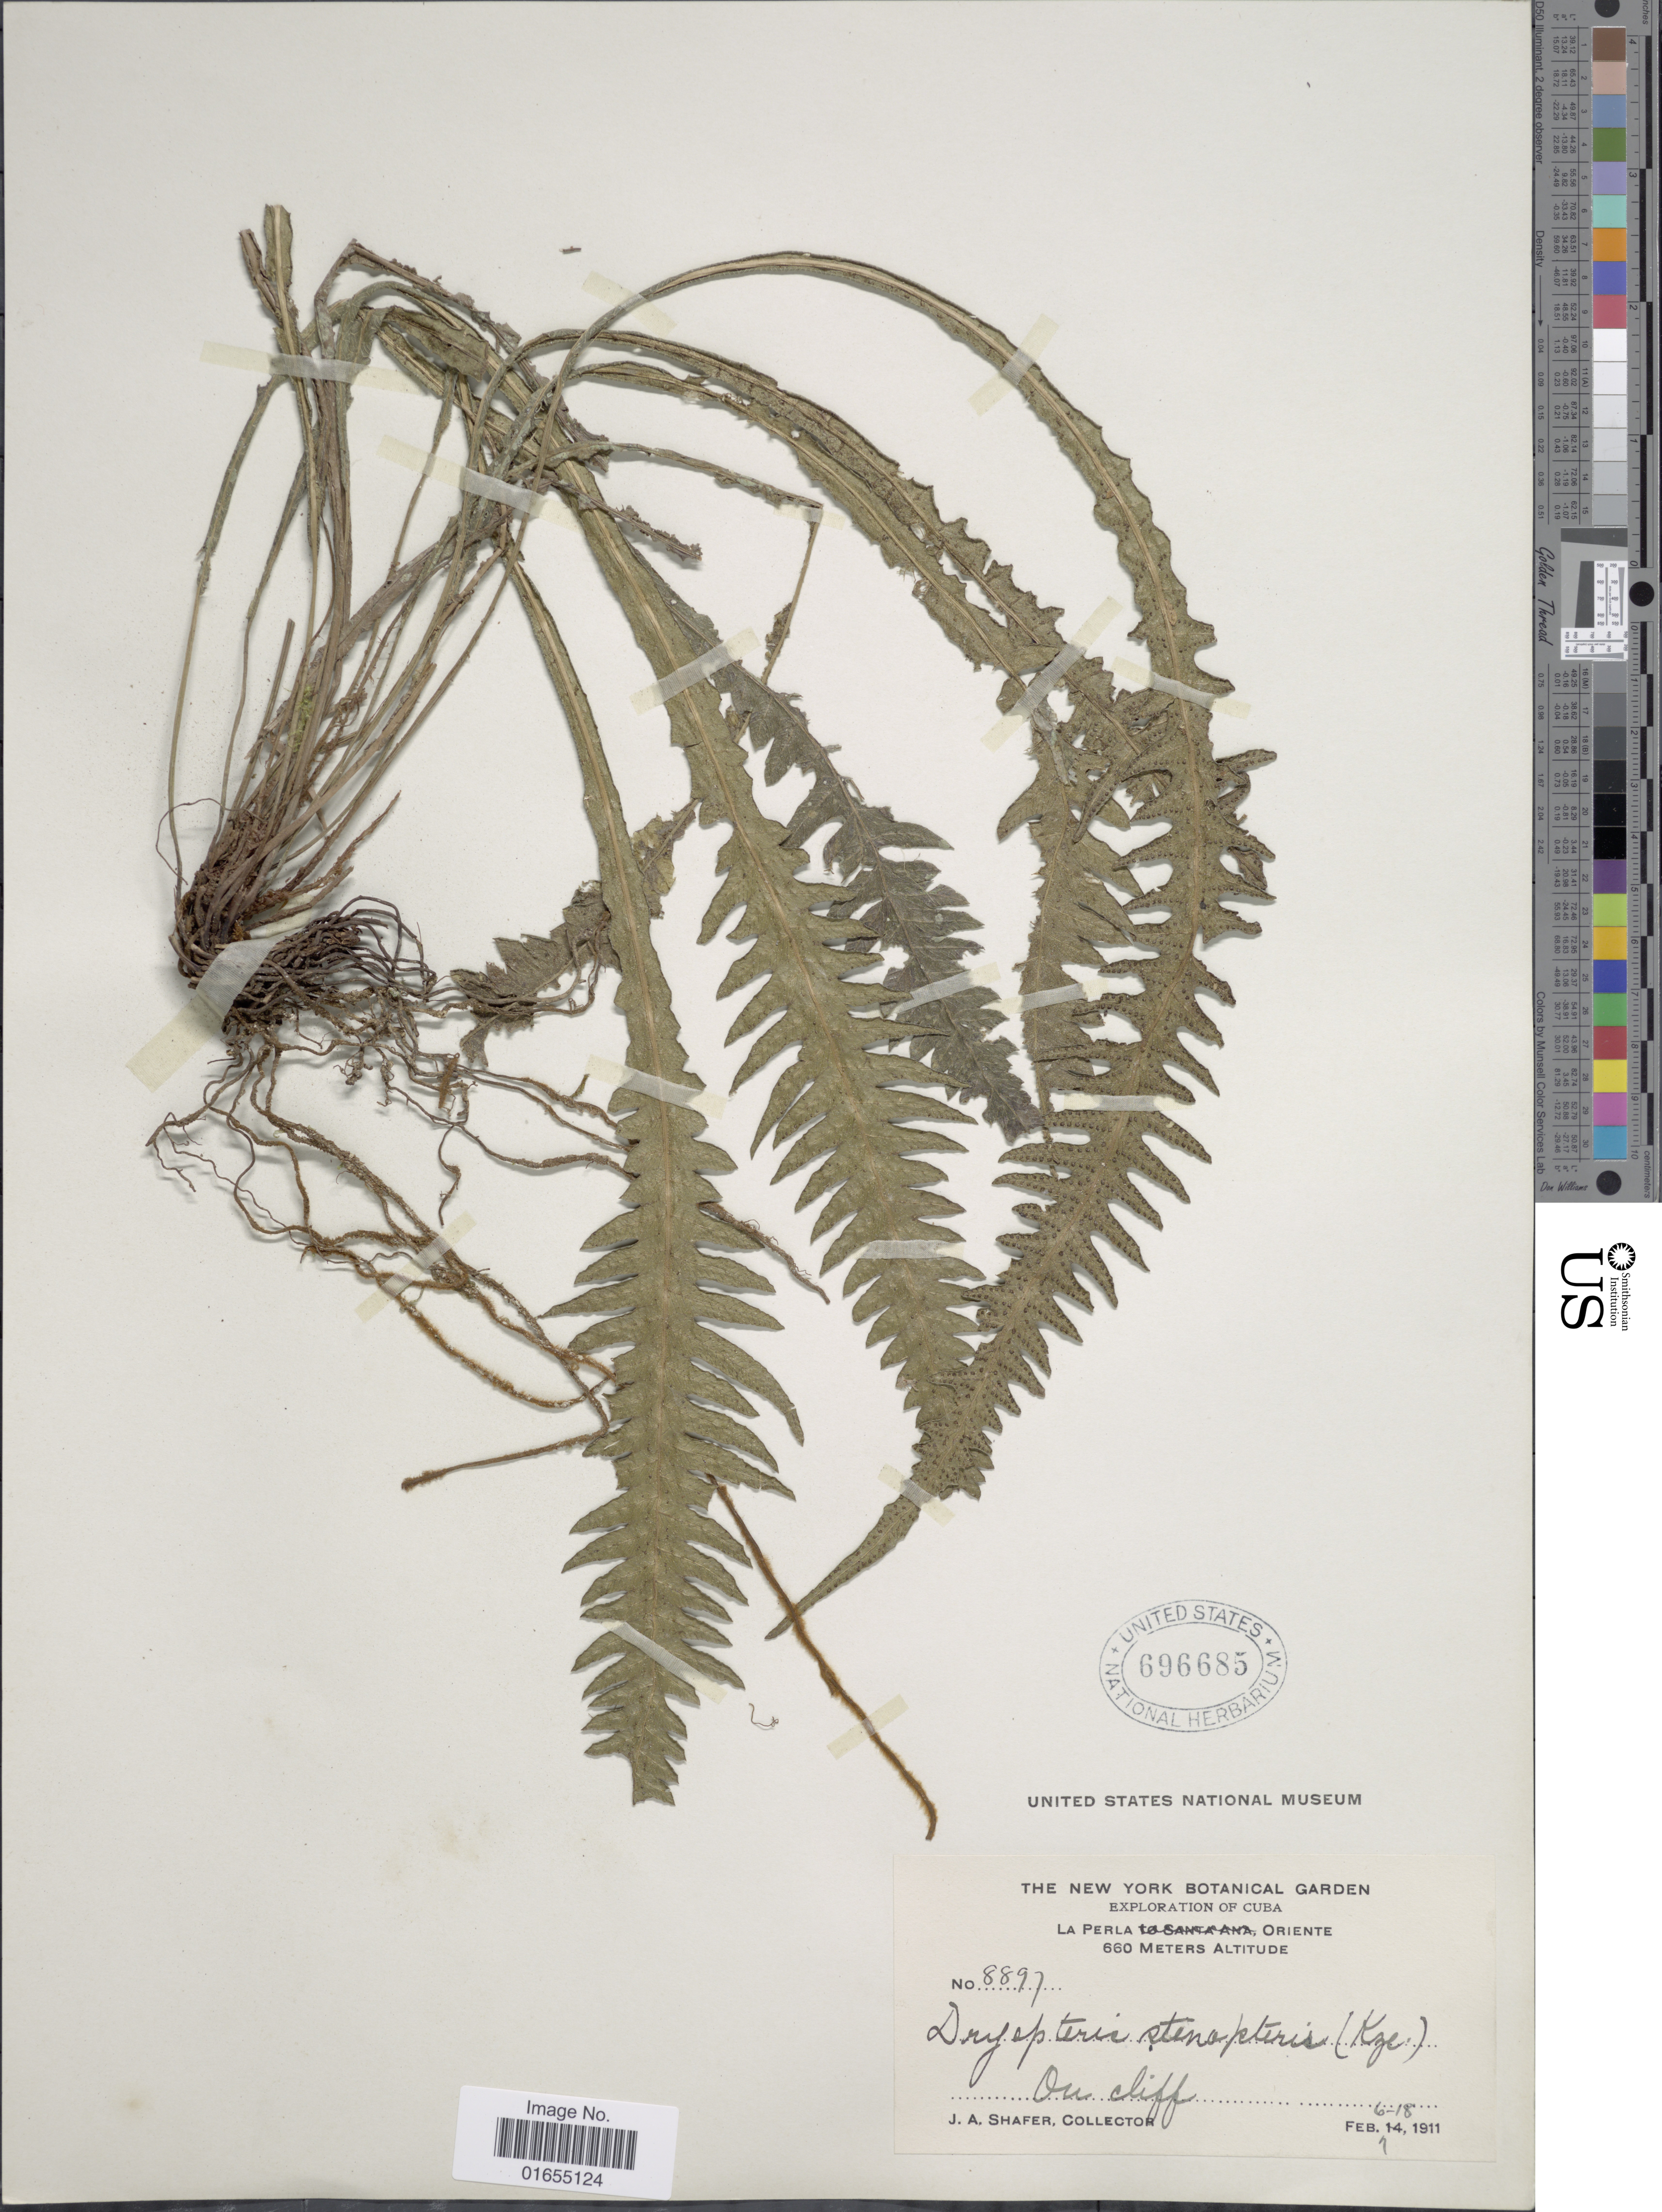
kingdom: Plantae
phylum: Tracheophyta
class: Polypodiopsida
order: Polypodiales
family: Thelypteridaceae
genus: Goniopteris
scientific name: Goniopteris scolopendrioides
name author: (L.) C. Presl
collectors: J. A. Shafer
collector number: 8897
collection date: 1911-02-06/1911-02-18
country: Cuba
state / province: Oriente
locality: La Perla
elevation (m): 660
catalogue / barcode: US 696685